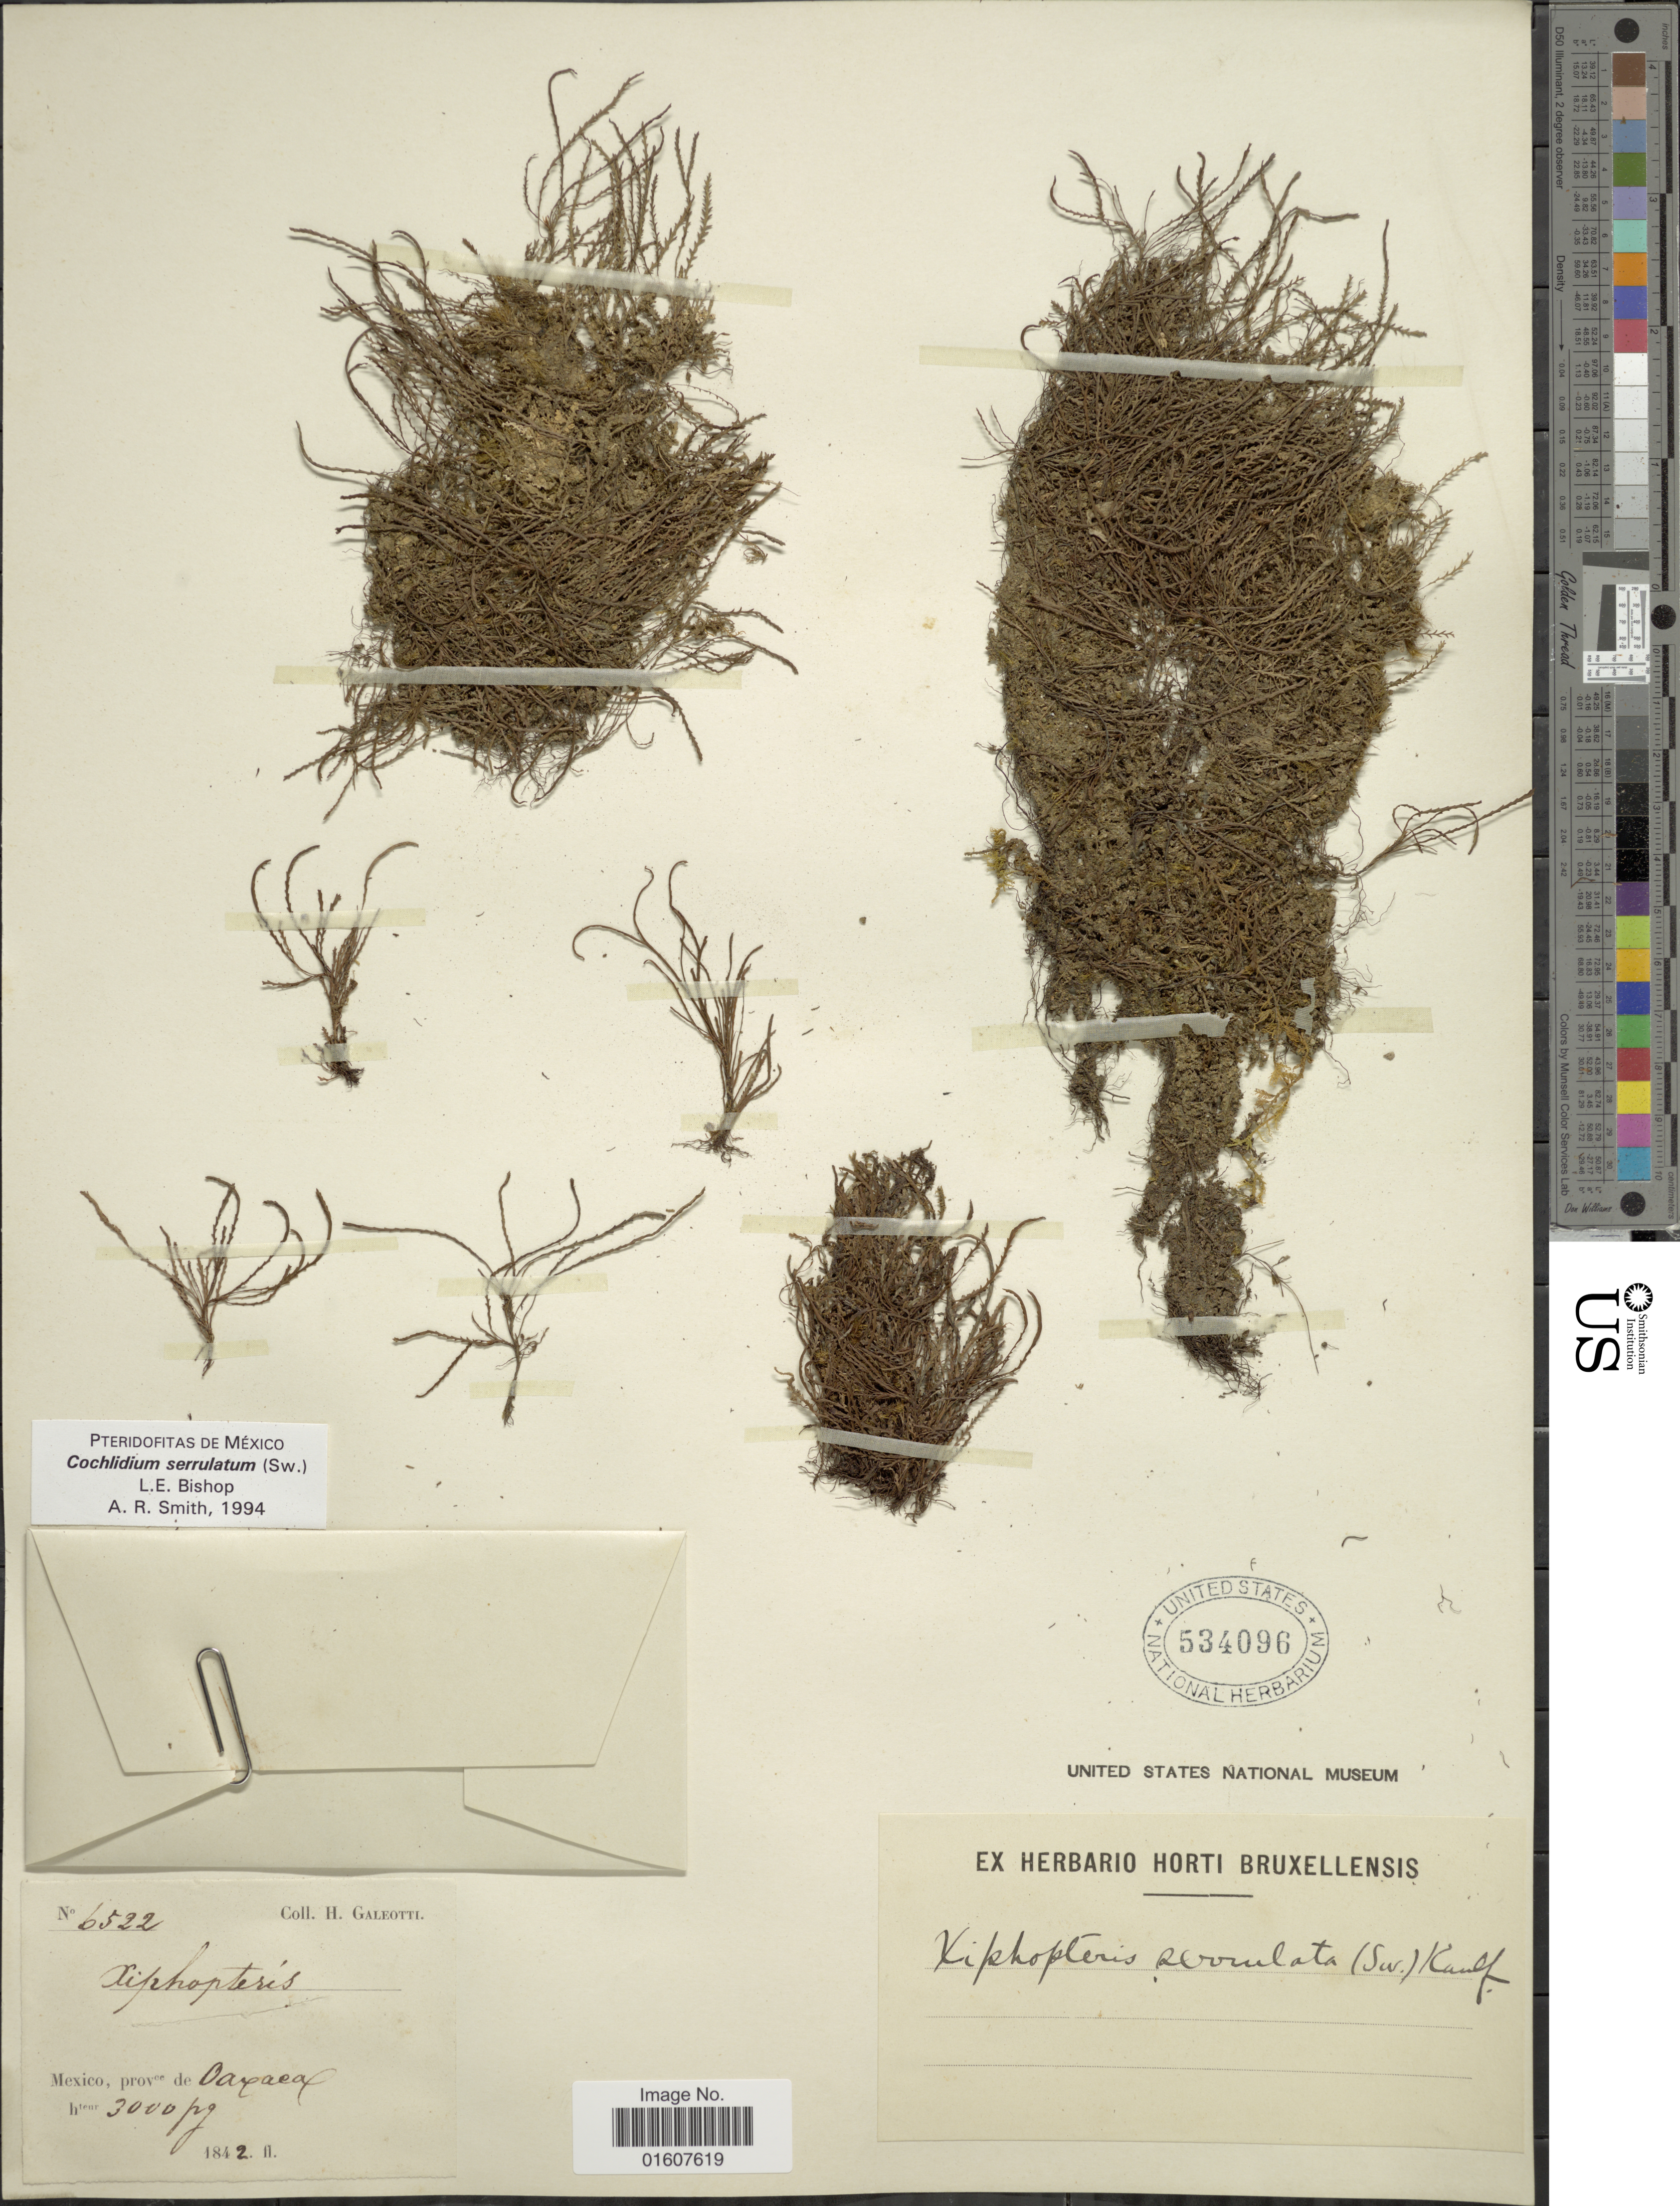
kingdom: Plantae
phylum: Tracheophyta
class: Polypodiopsida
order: Polypodiales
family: Polypodiaceae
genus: Cochlidium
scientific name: Cochlidium serrulatum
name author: (Sw.) L.E. Bishop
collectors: H. G. Galeotti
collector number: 6522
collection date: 1842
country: Mexico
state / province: Oaxaca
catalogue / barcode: US 534096